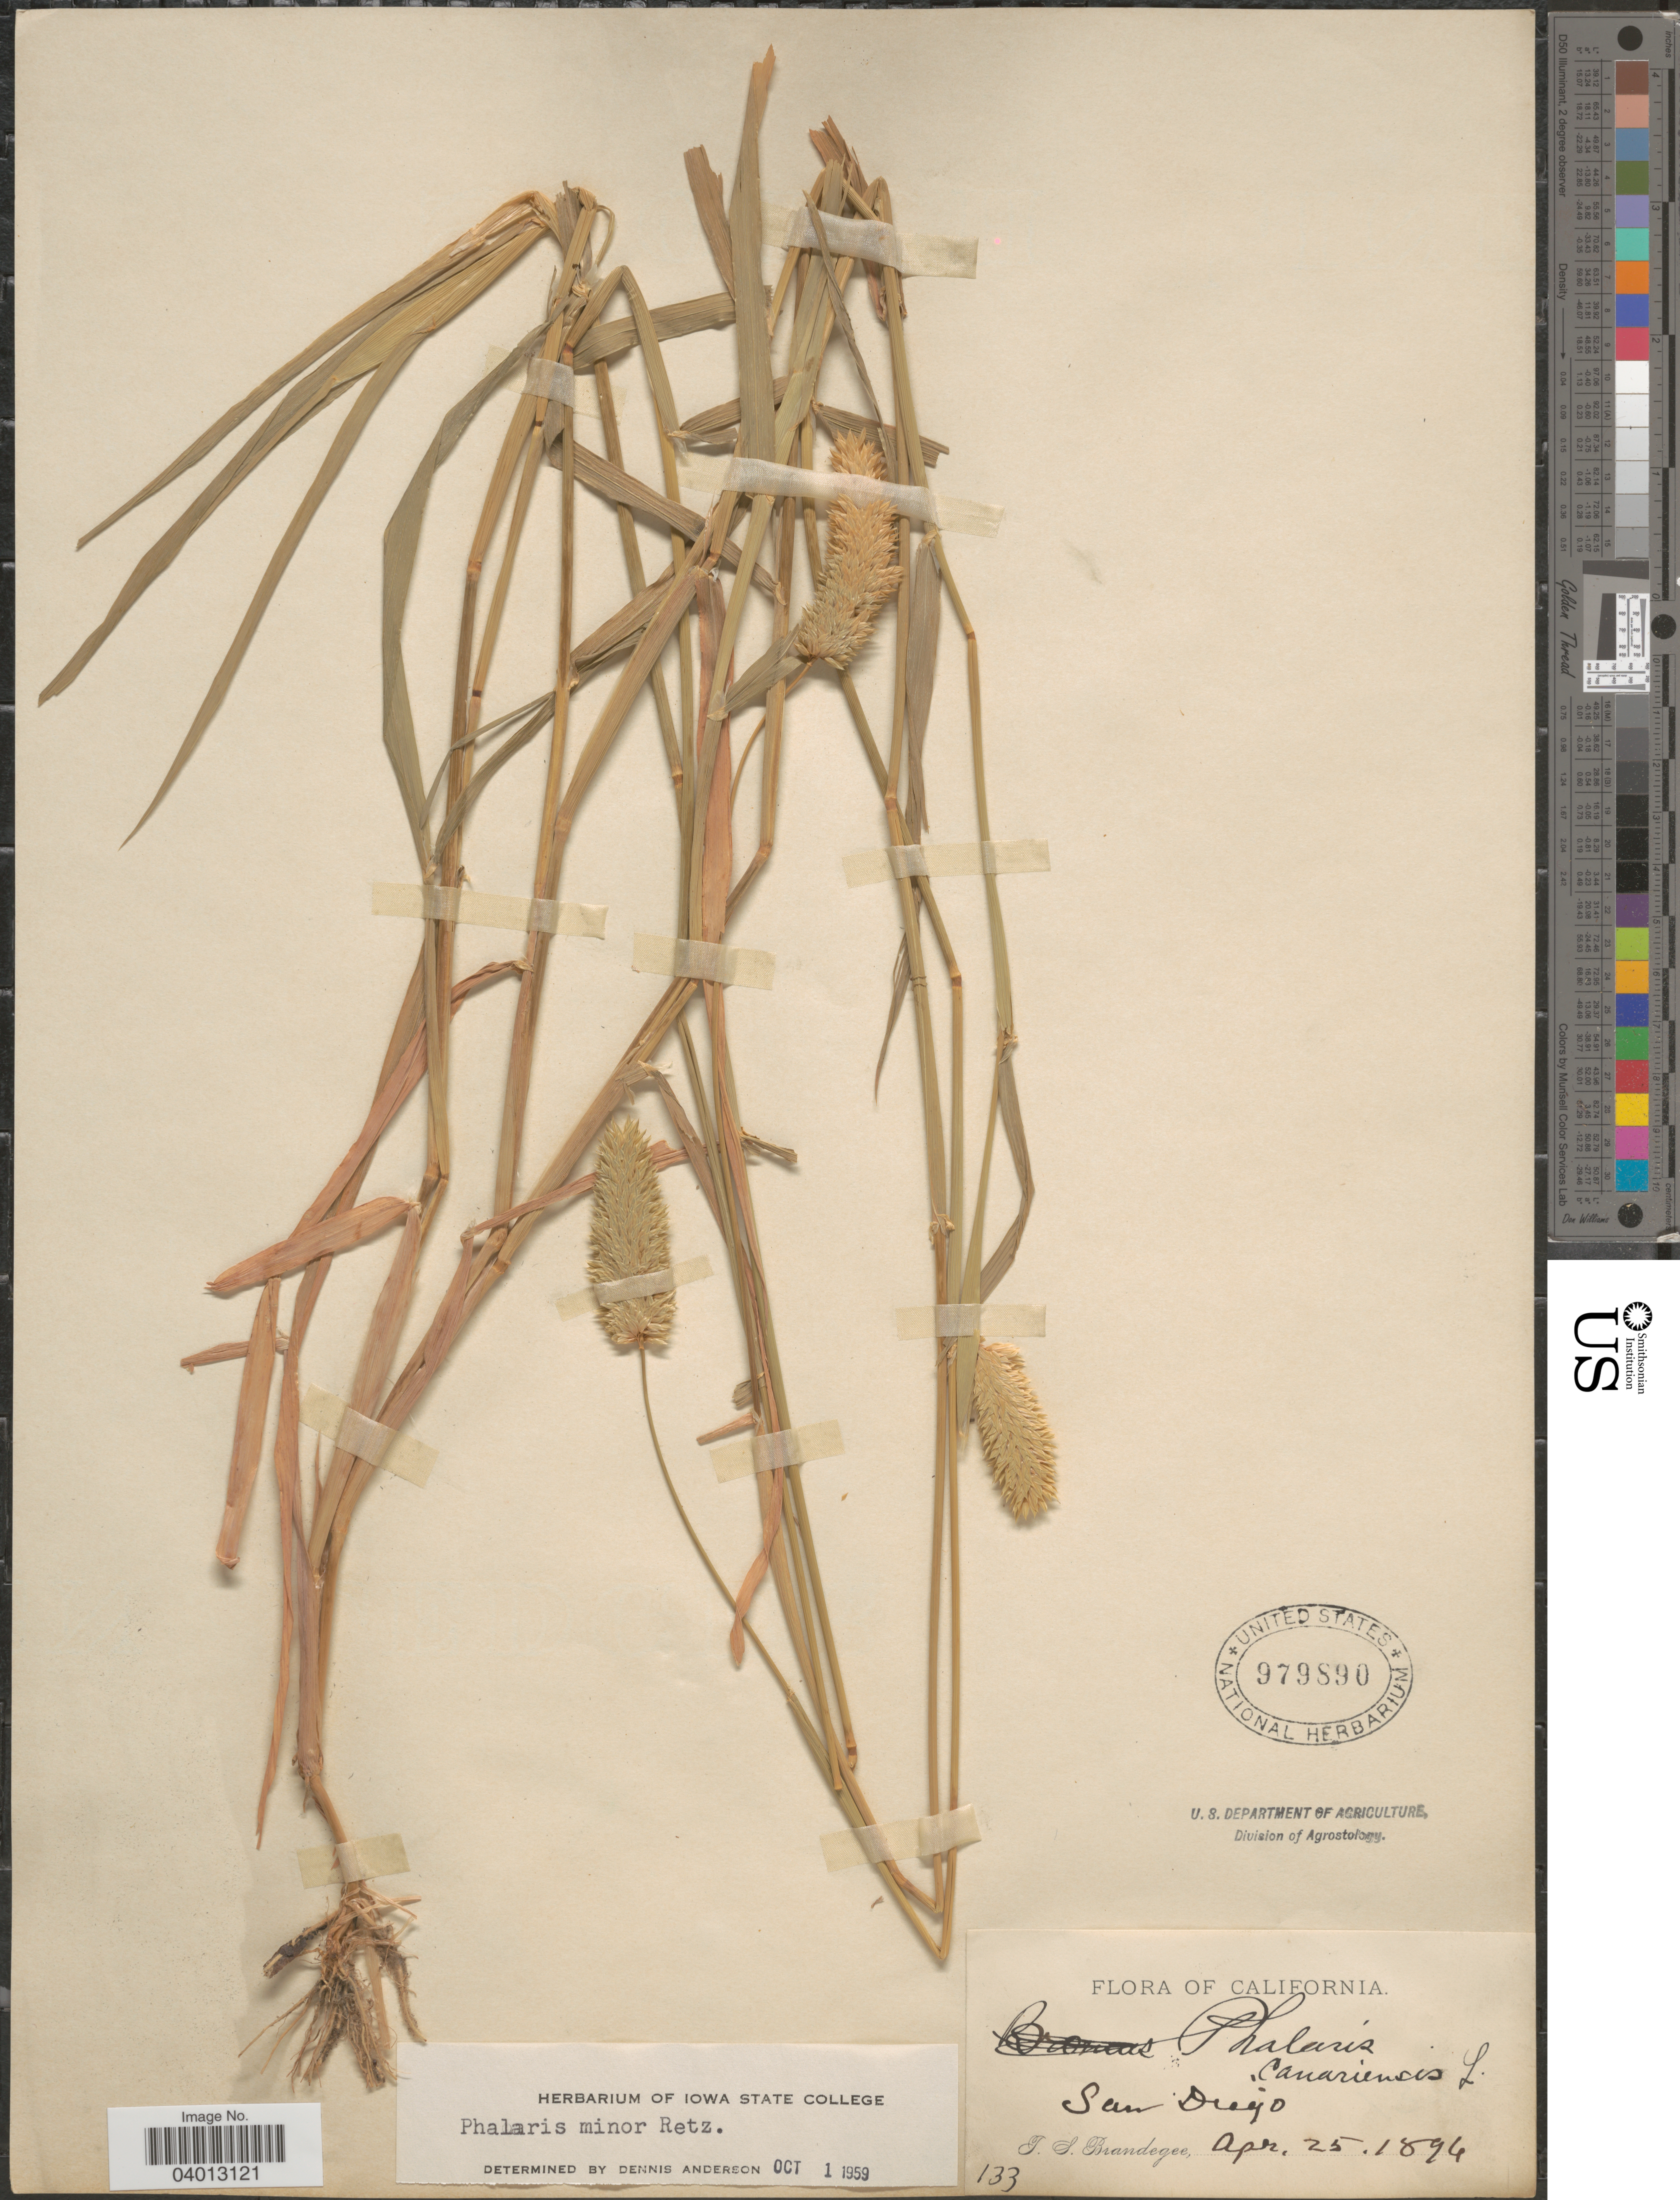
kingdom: Plantae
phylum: Tracheophyta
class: Liliopsida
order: Poales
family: Poaceae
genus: Phalaris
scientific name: Phalaris minor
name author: Retz.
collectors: T. S. Brandegee (herbarium)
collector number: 133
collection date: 1896-04-25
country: United States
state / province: California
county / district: San Diego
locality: San Diego.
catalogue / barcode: US 979890